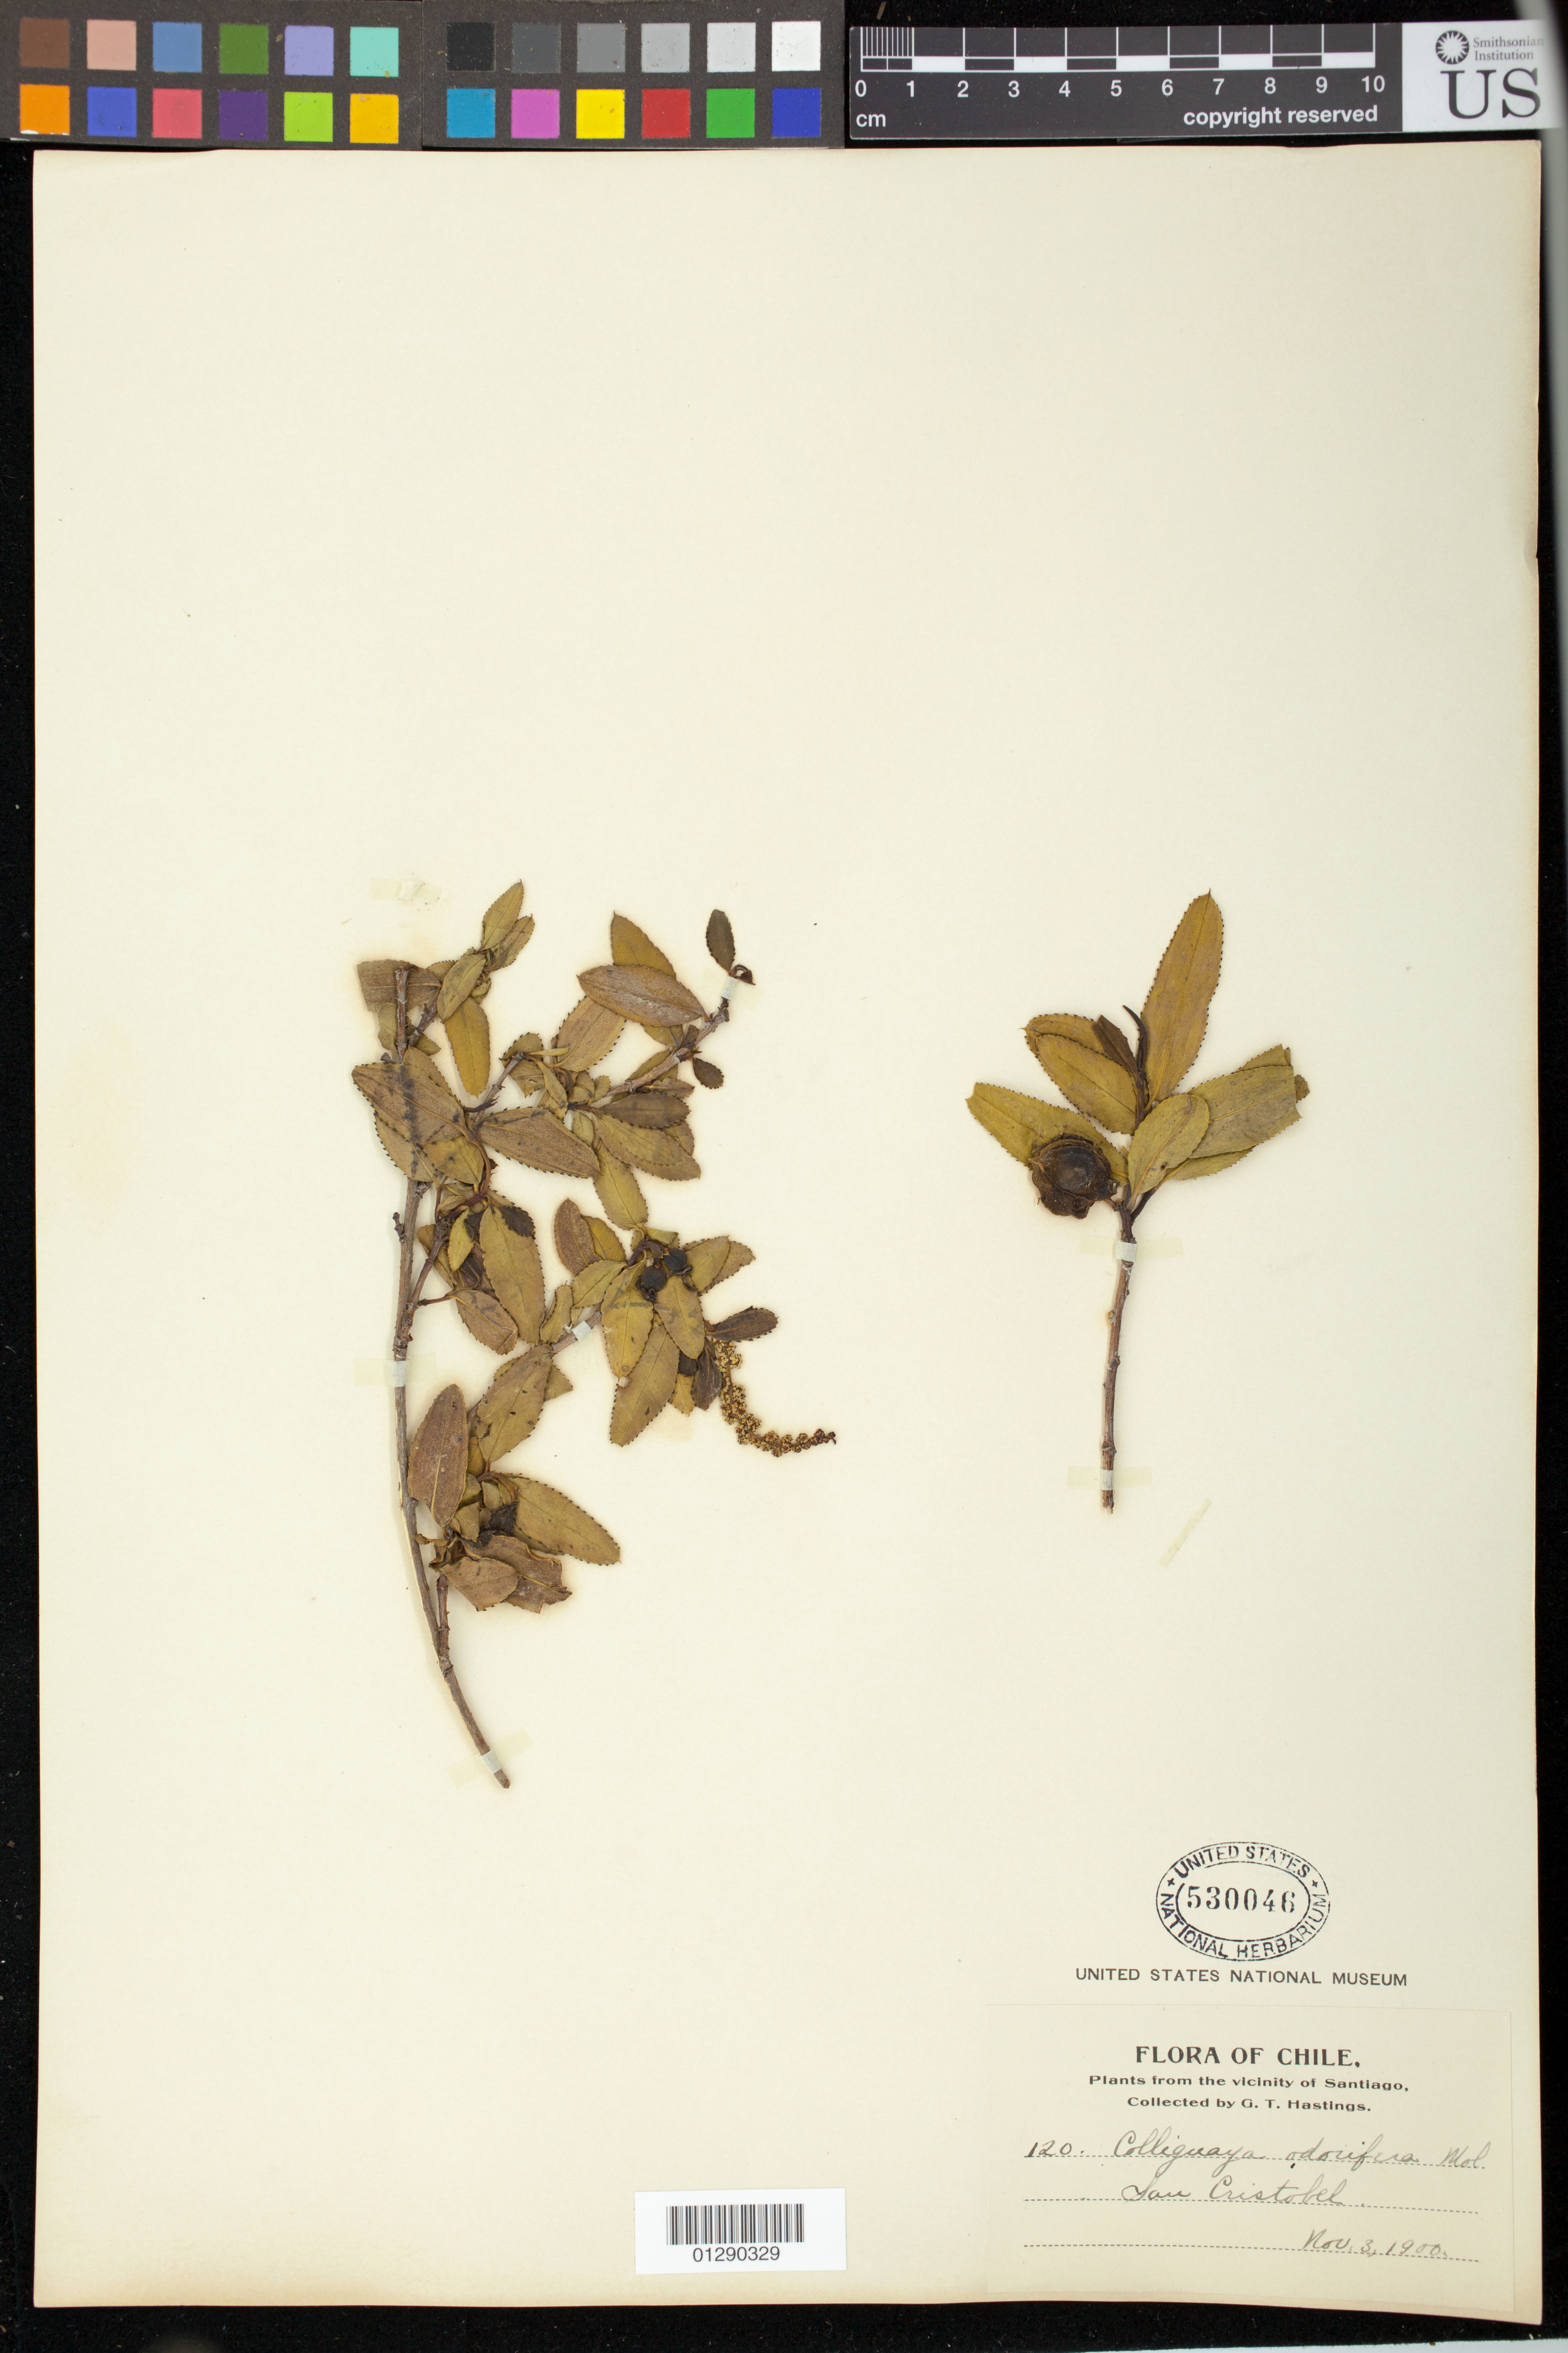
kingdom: Plantae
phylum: Tracheophyta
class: Magnoliopsida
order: Malpighiales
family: Euphorbiaceae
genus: Colliguaja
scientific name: Colliguaja odorifera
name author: Molina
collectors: G. Hastings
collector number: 120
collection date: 1900-11-03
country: Chile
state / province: Región Metropolitana (RM)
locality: San Cristobel [Cristobal][Santiago Metropolitan Park]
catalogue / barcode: US 530046